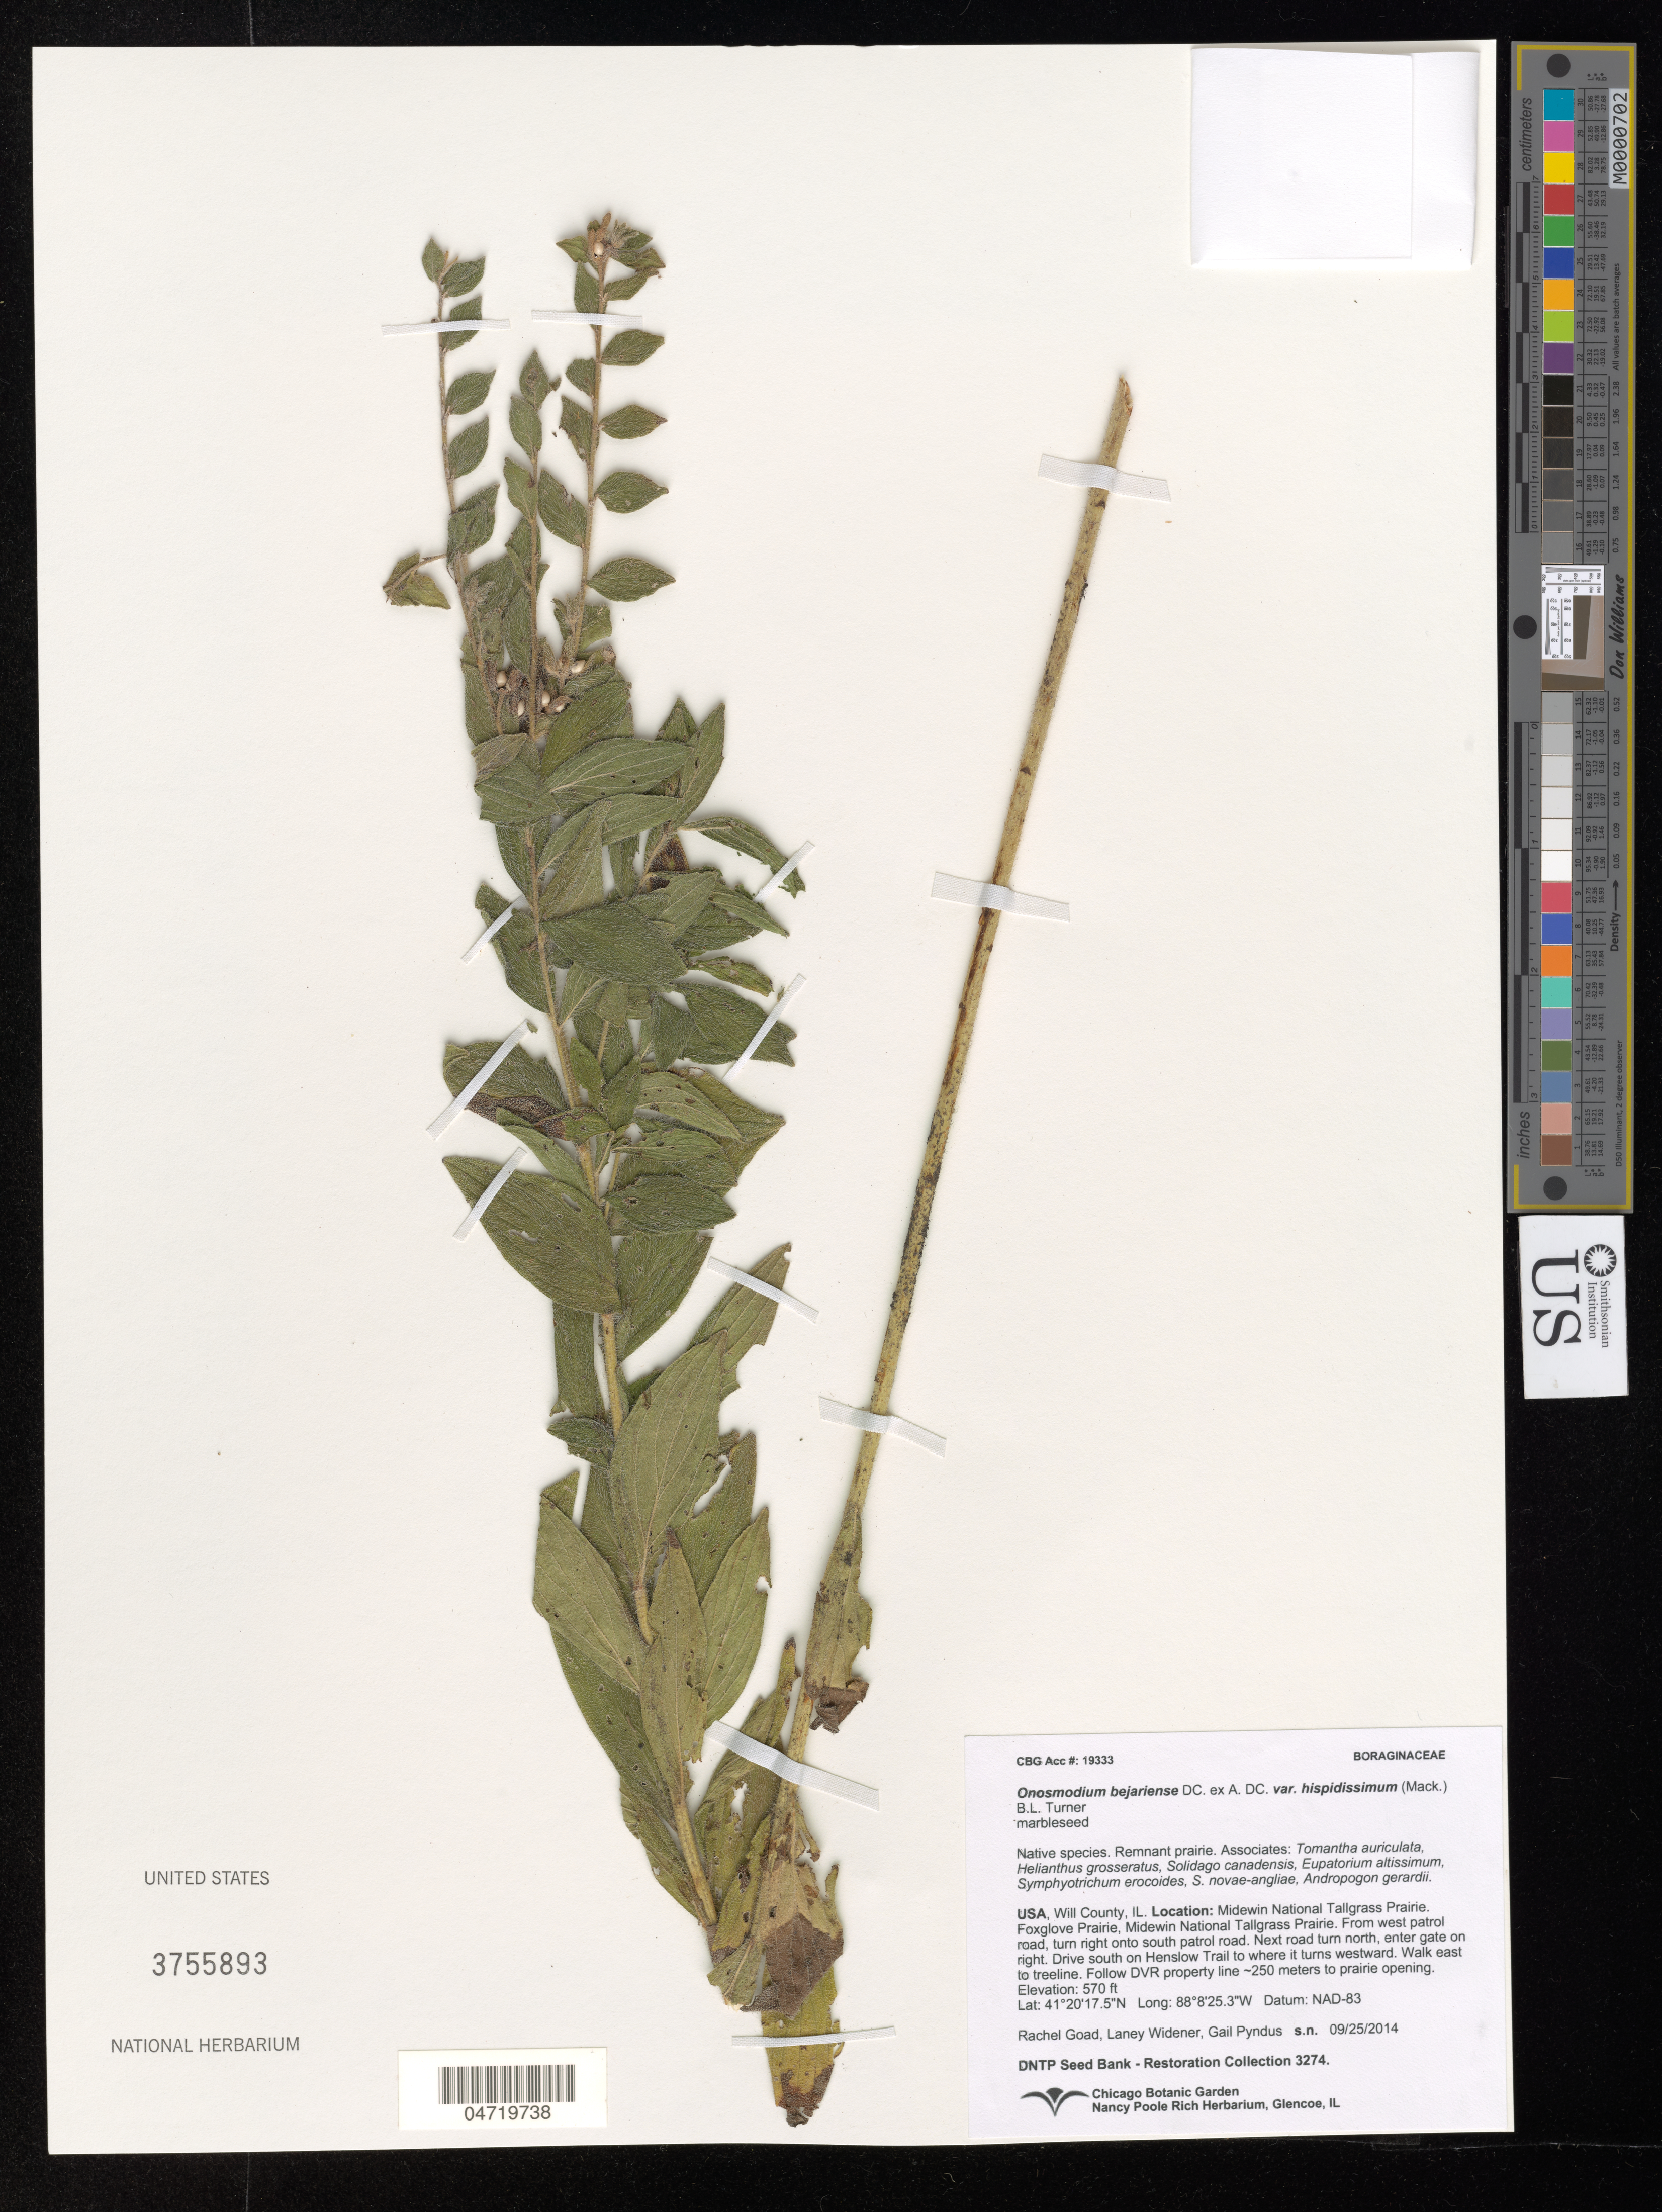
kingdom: Plantae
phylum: Tracheophyta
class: Magnoliopsida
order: Boraginales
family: Boraginaceae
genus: Onosmodium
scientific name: Onosmodium bejariense var. hispidissimum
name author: (Mack.) B.L. Turner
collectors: R. Goad et al.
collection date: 2014-09-25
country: United States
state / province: Illinois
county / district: Will County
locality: Midewin National Tallgrass Prairie. Foxglove Prairie. From W patrol rd, right onto S patrol rd. Next rd. N, enter gate on right. S on Henslow Trail to westward turn. Walk E to treeline. Follow DVR property line ~250 m to prairie opening.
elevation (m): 174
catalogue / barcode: US 3755893